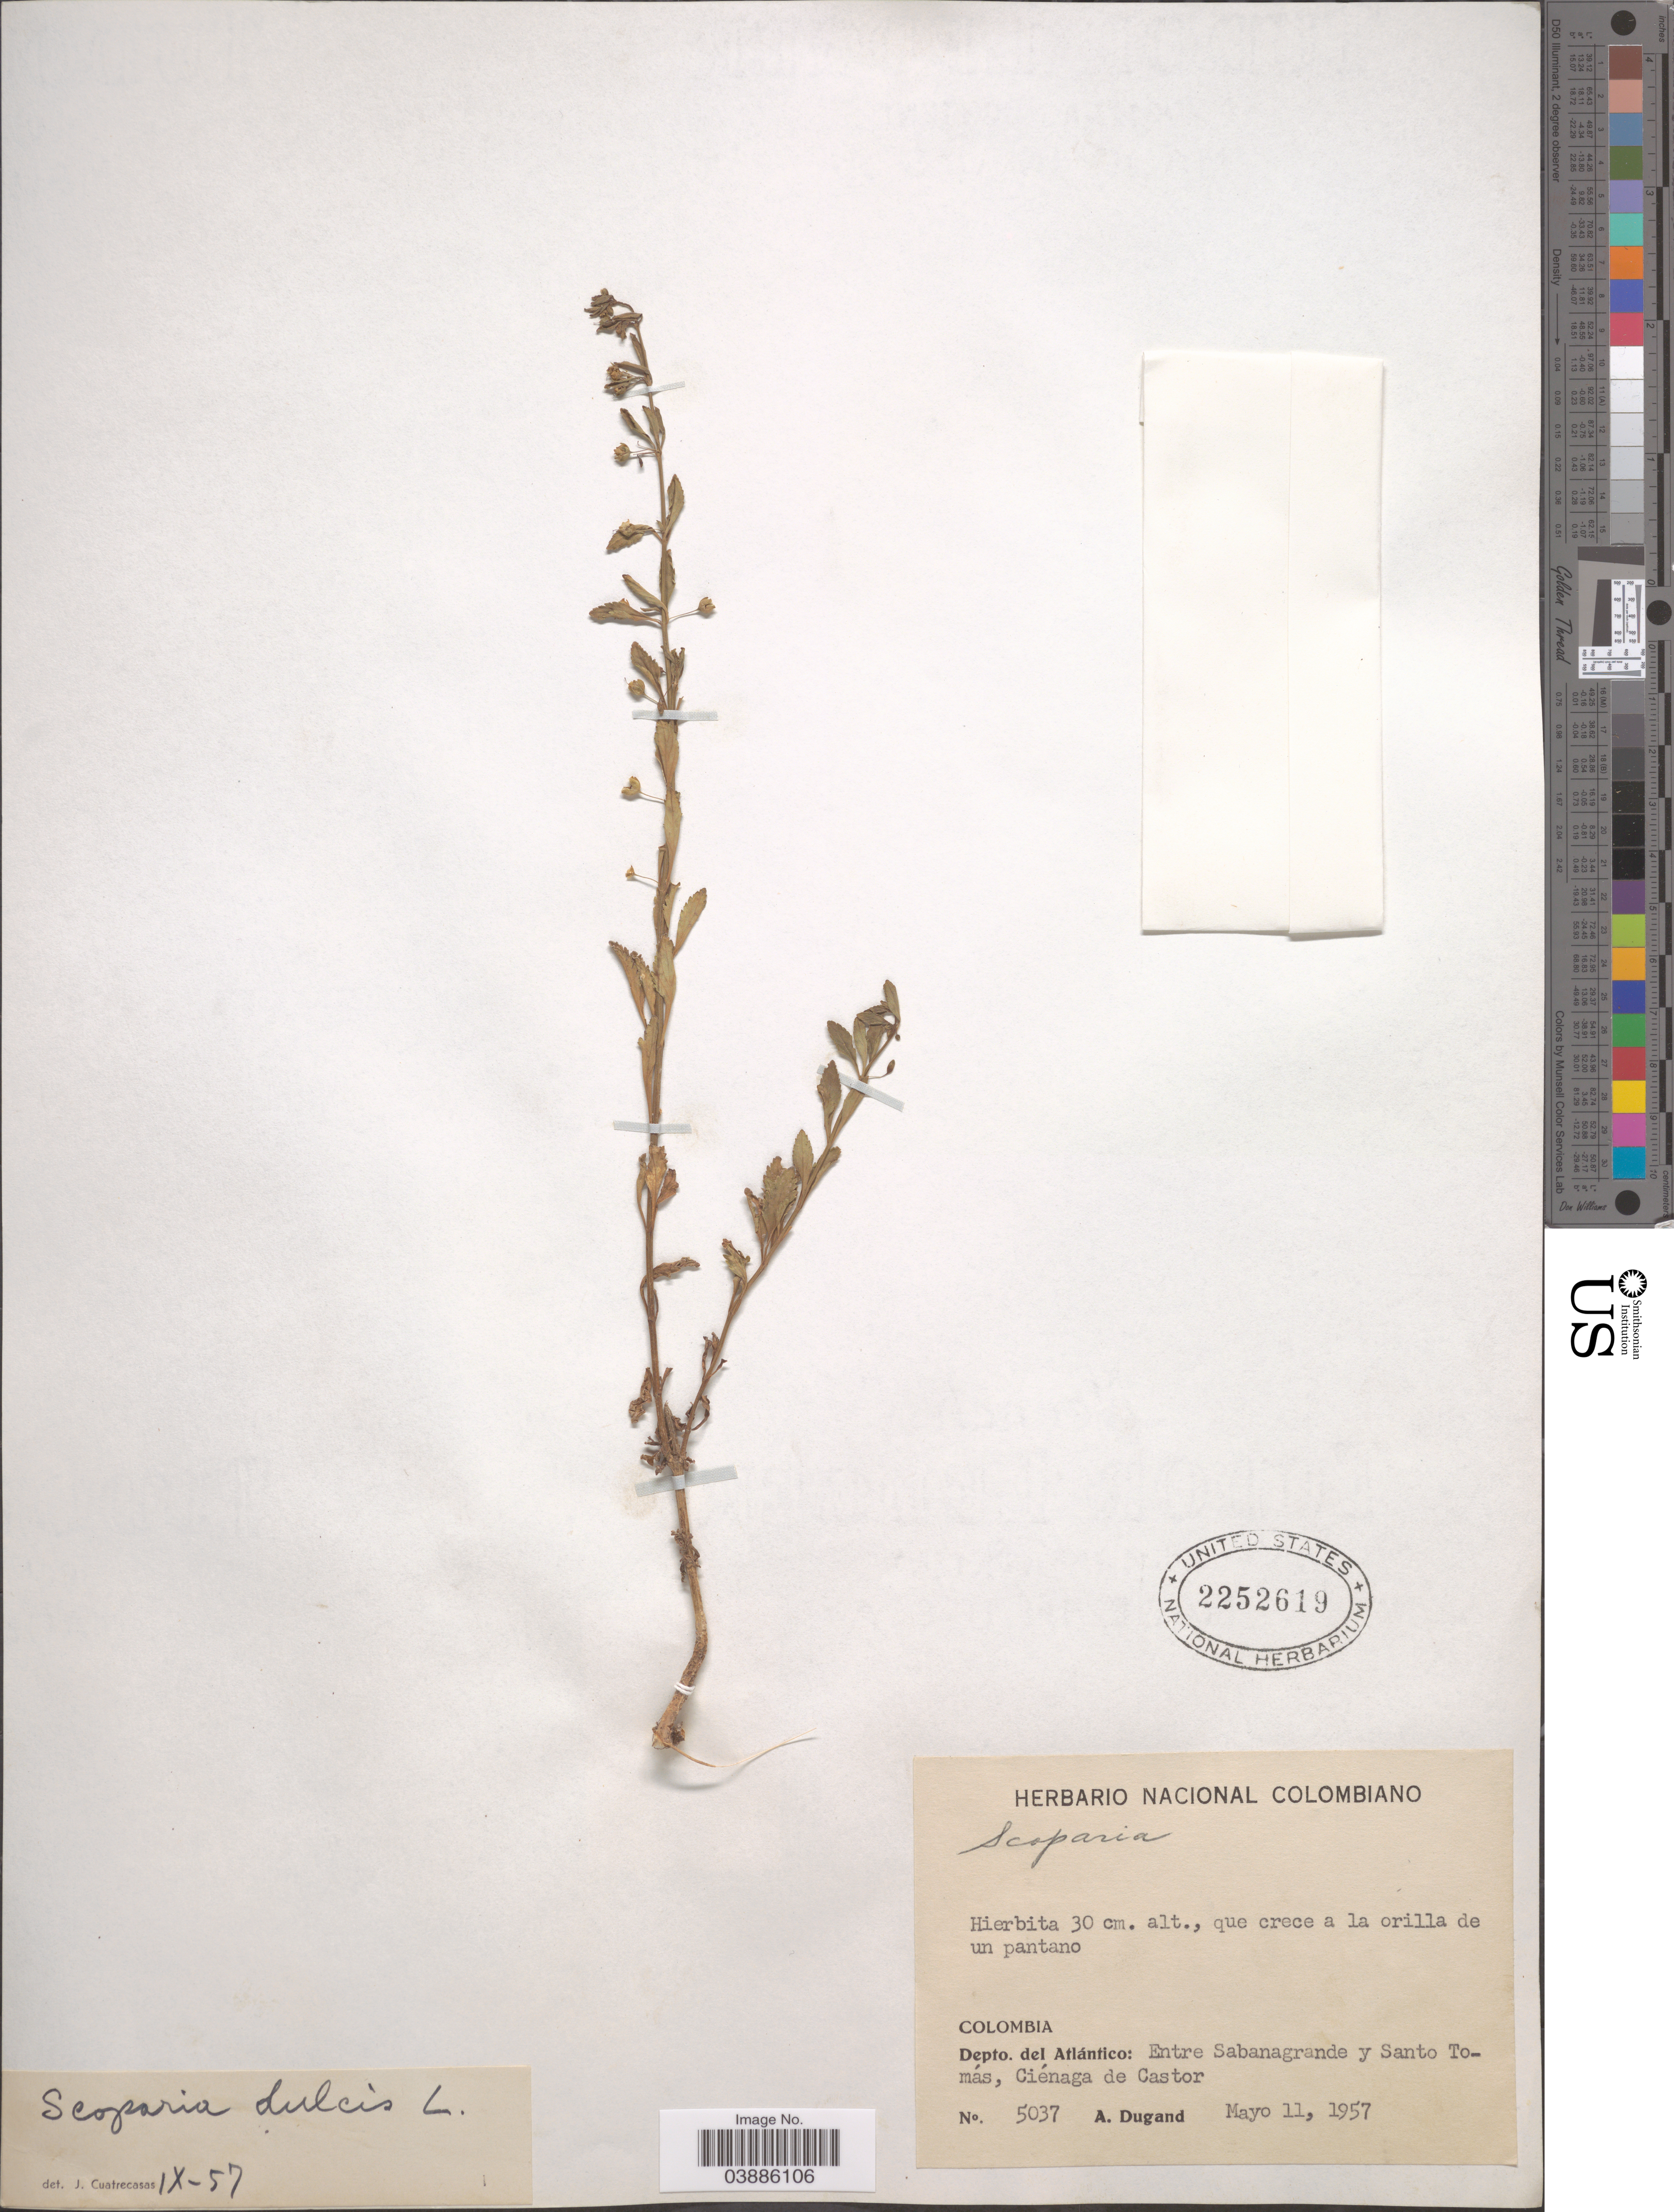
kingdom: Plantae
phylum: Tracheophyta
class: Magnoliopsida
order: Lamiales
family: Plantaginaceae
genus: Scoparia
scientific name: Scoparia dulcis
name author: L.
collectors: A. Dugand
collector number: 5037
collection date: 1957-05-11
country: Colombia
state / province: Atlántico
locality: Depto. del Atlántico: Entre Sabanagrande y Santo Tomás, Ciénaga de Castor.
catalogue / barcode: US 2252619